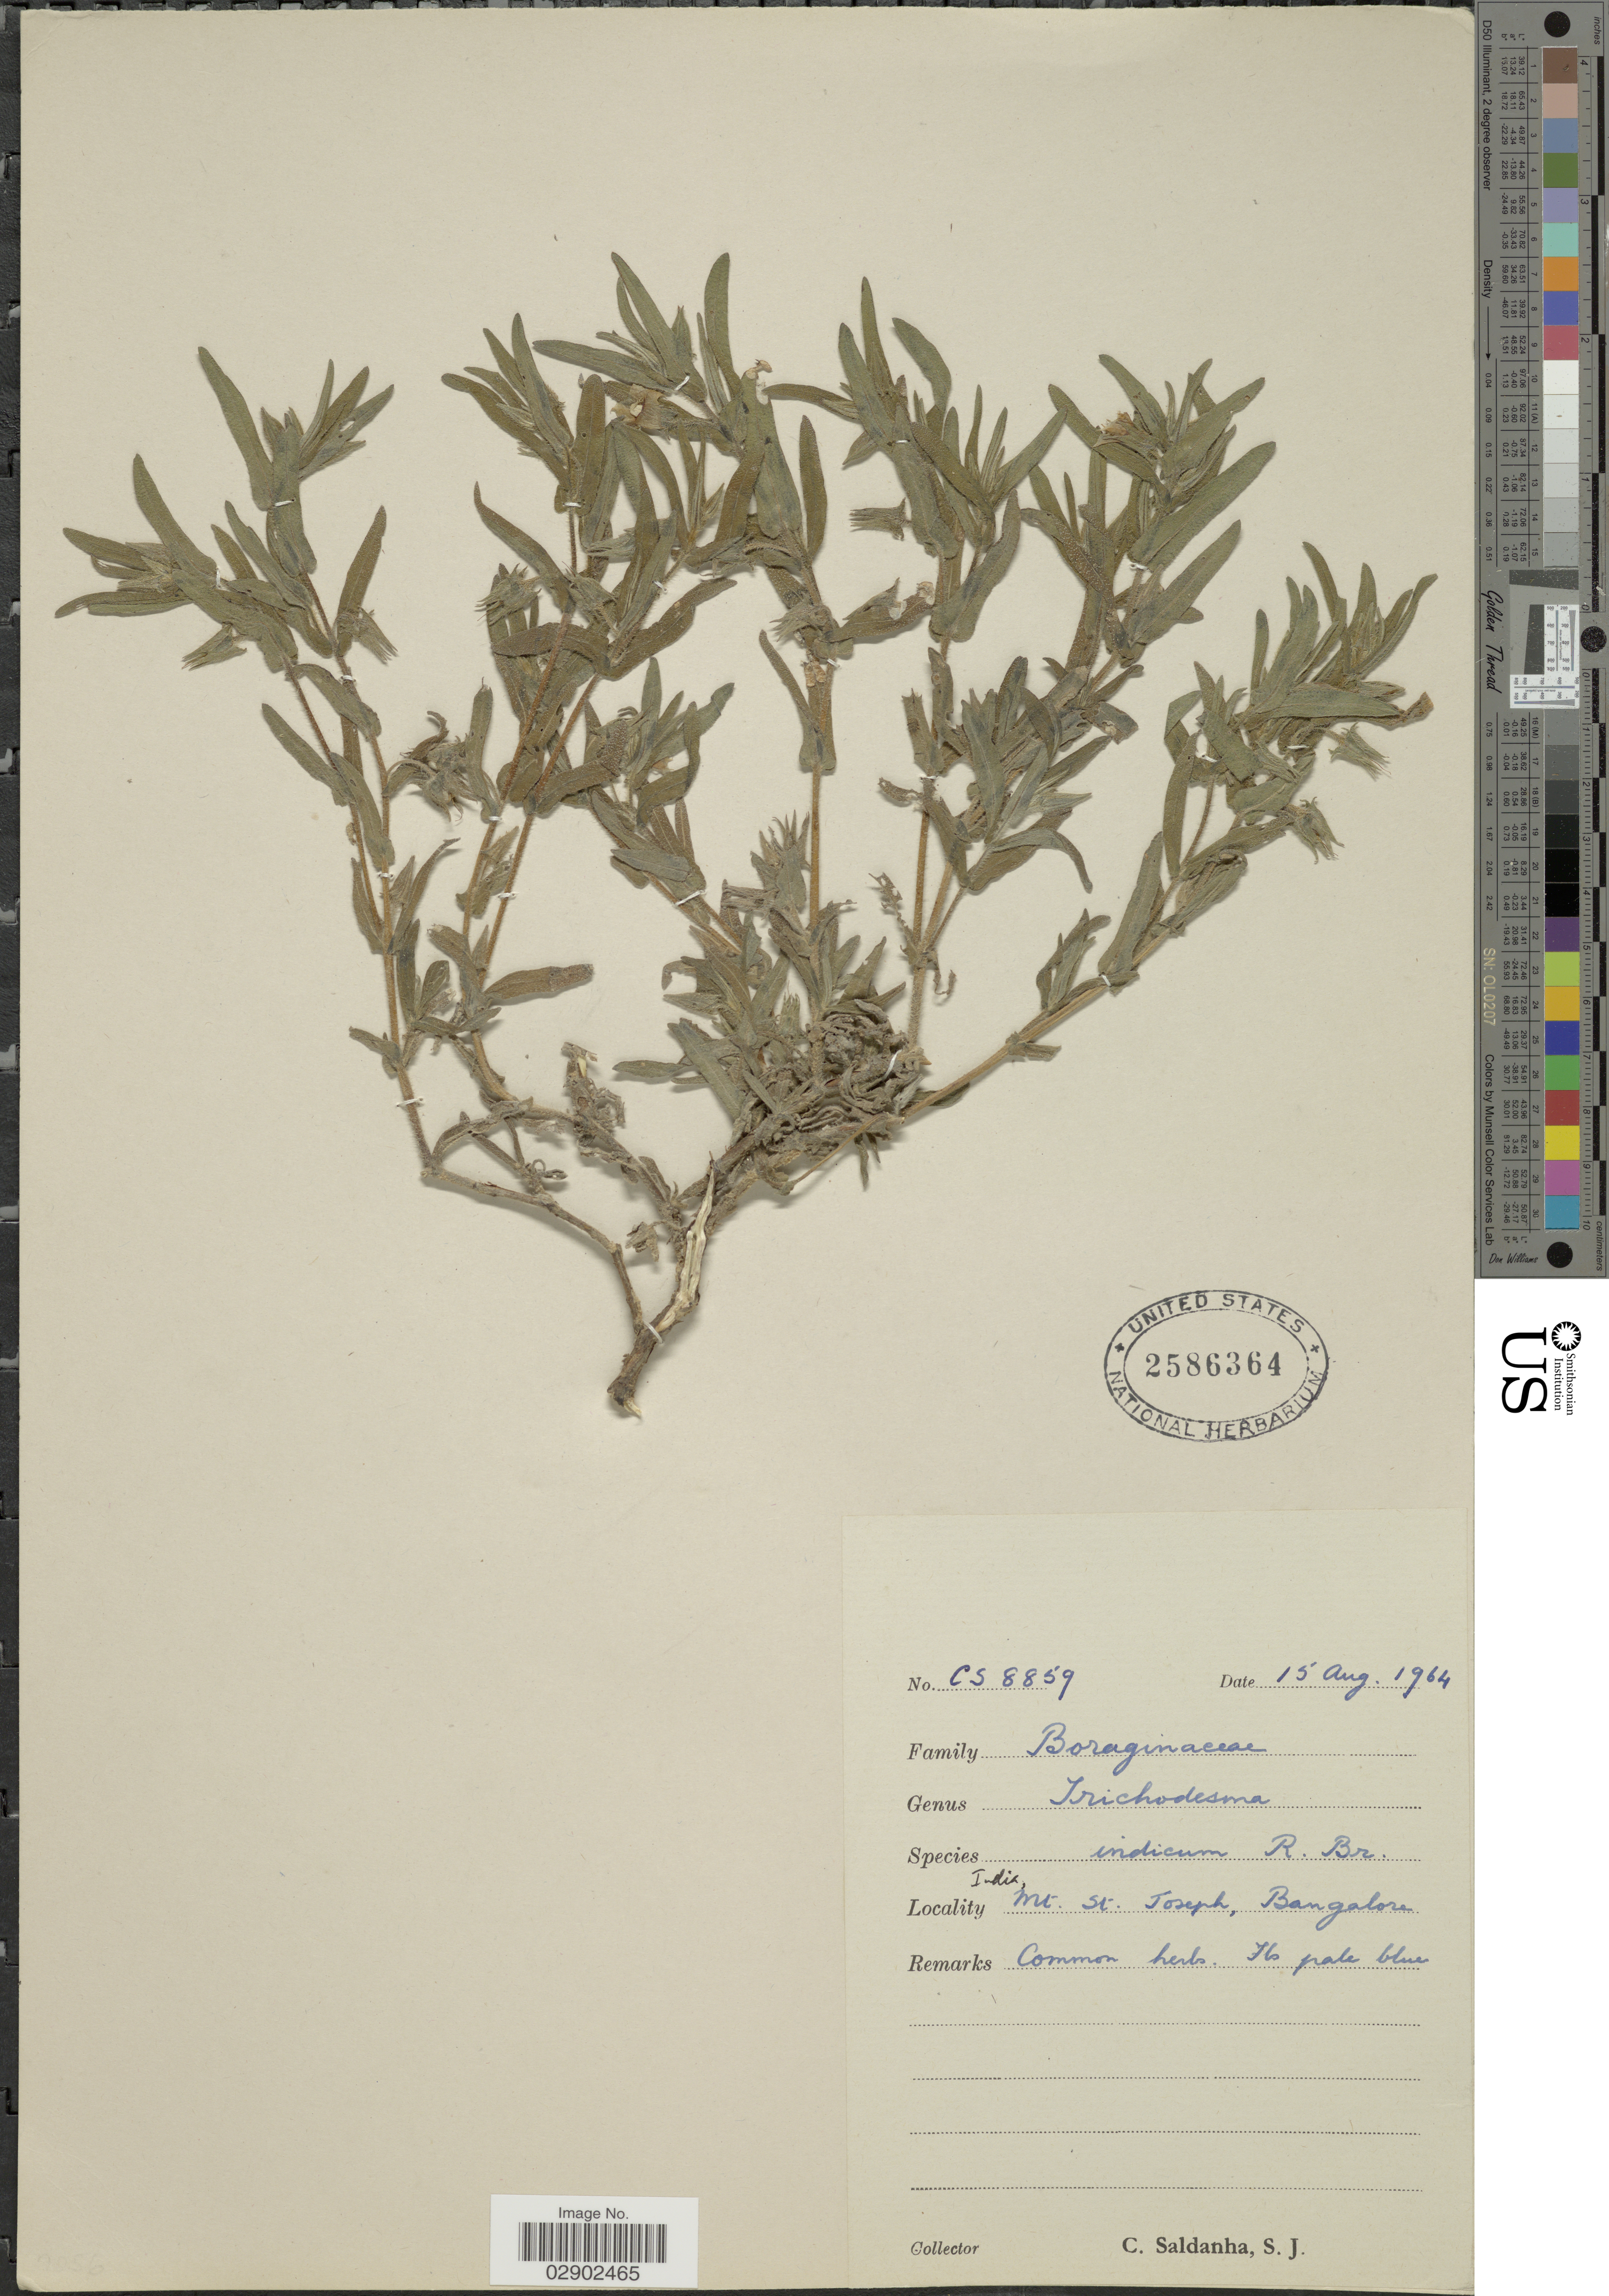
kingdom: Plantae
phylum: Tracheophyta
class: Magnoliopsida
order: Boraginales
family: Boraginaceae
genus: Trichodesma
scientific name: Trichodesma indicum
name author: (L.) Lehm.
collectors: C. Saldanha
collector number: CS8859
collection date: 1964-08-15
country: India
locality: Mt. St. Joseph, Bangalore.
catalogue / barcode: US 2586364